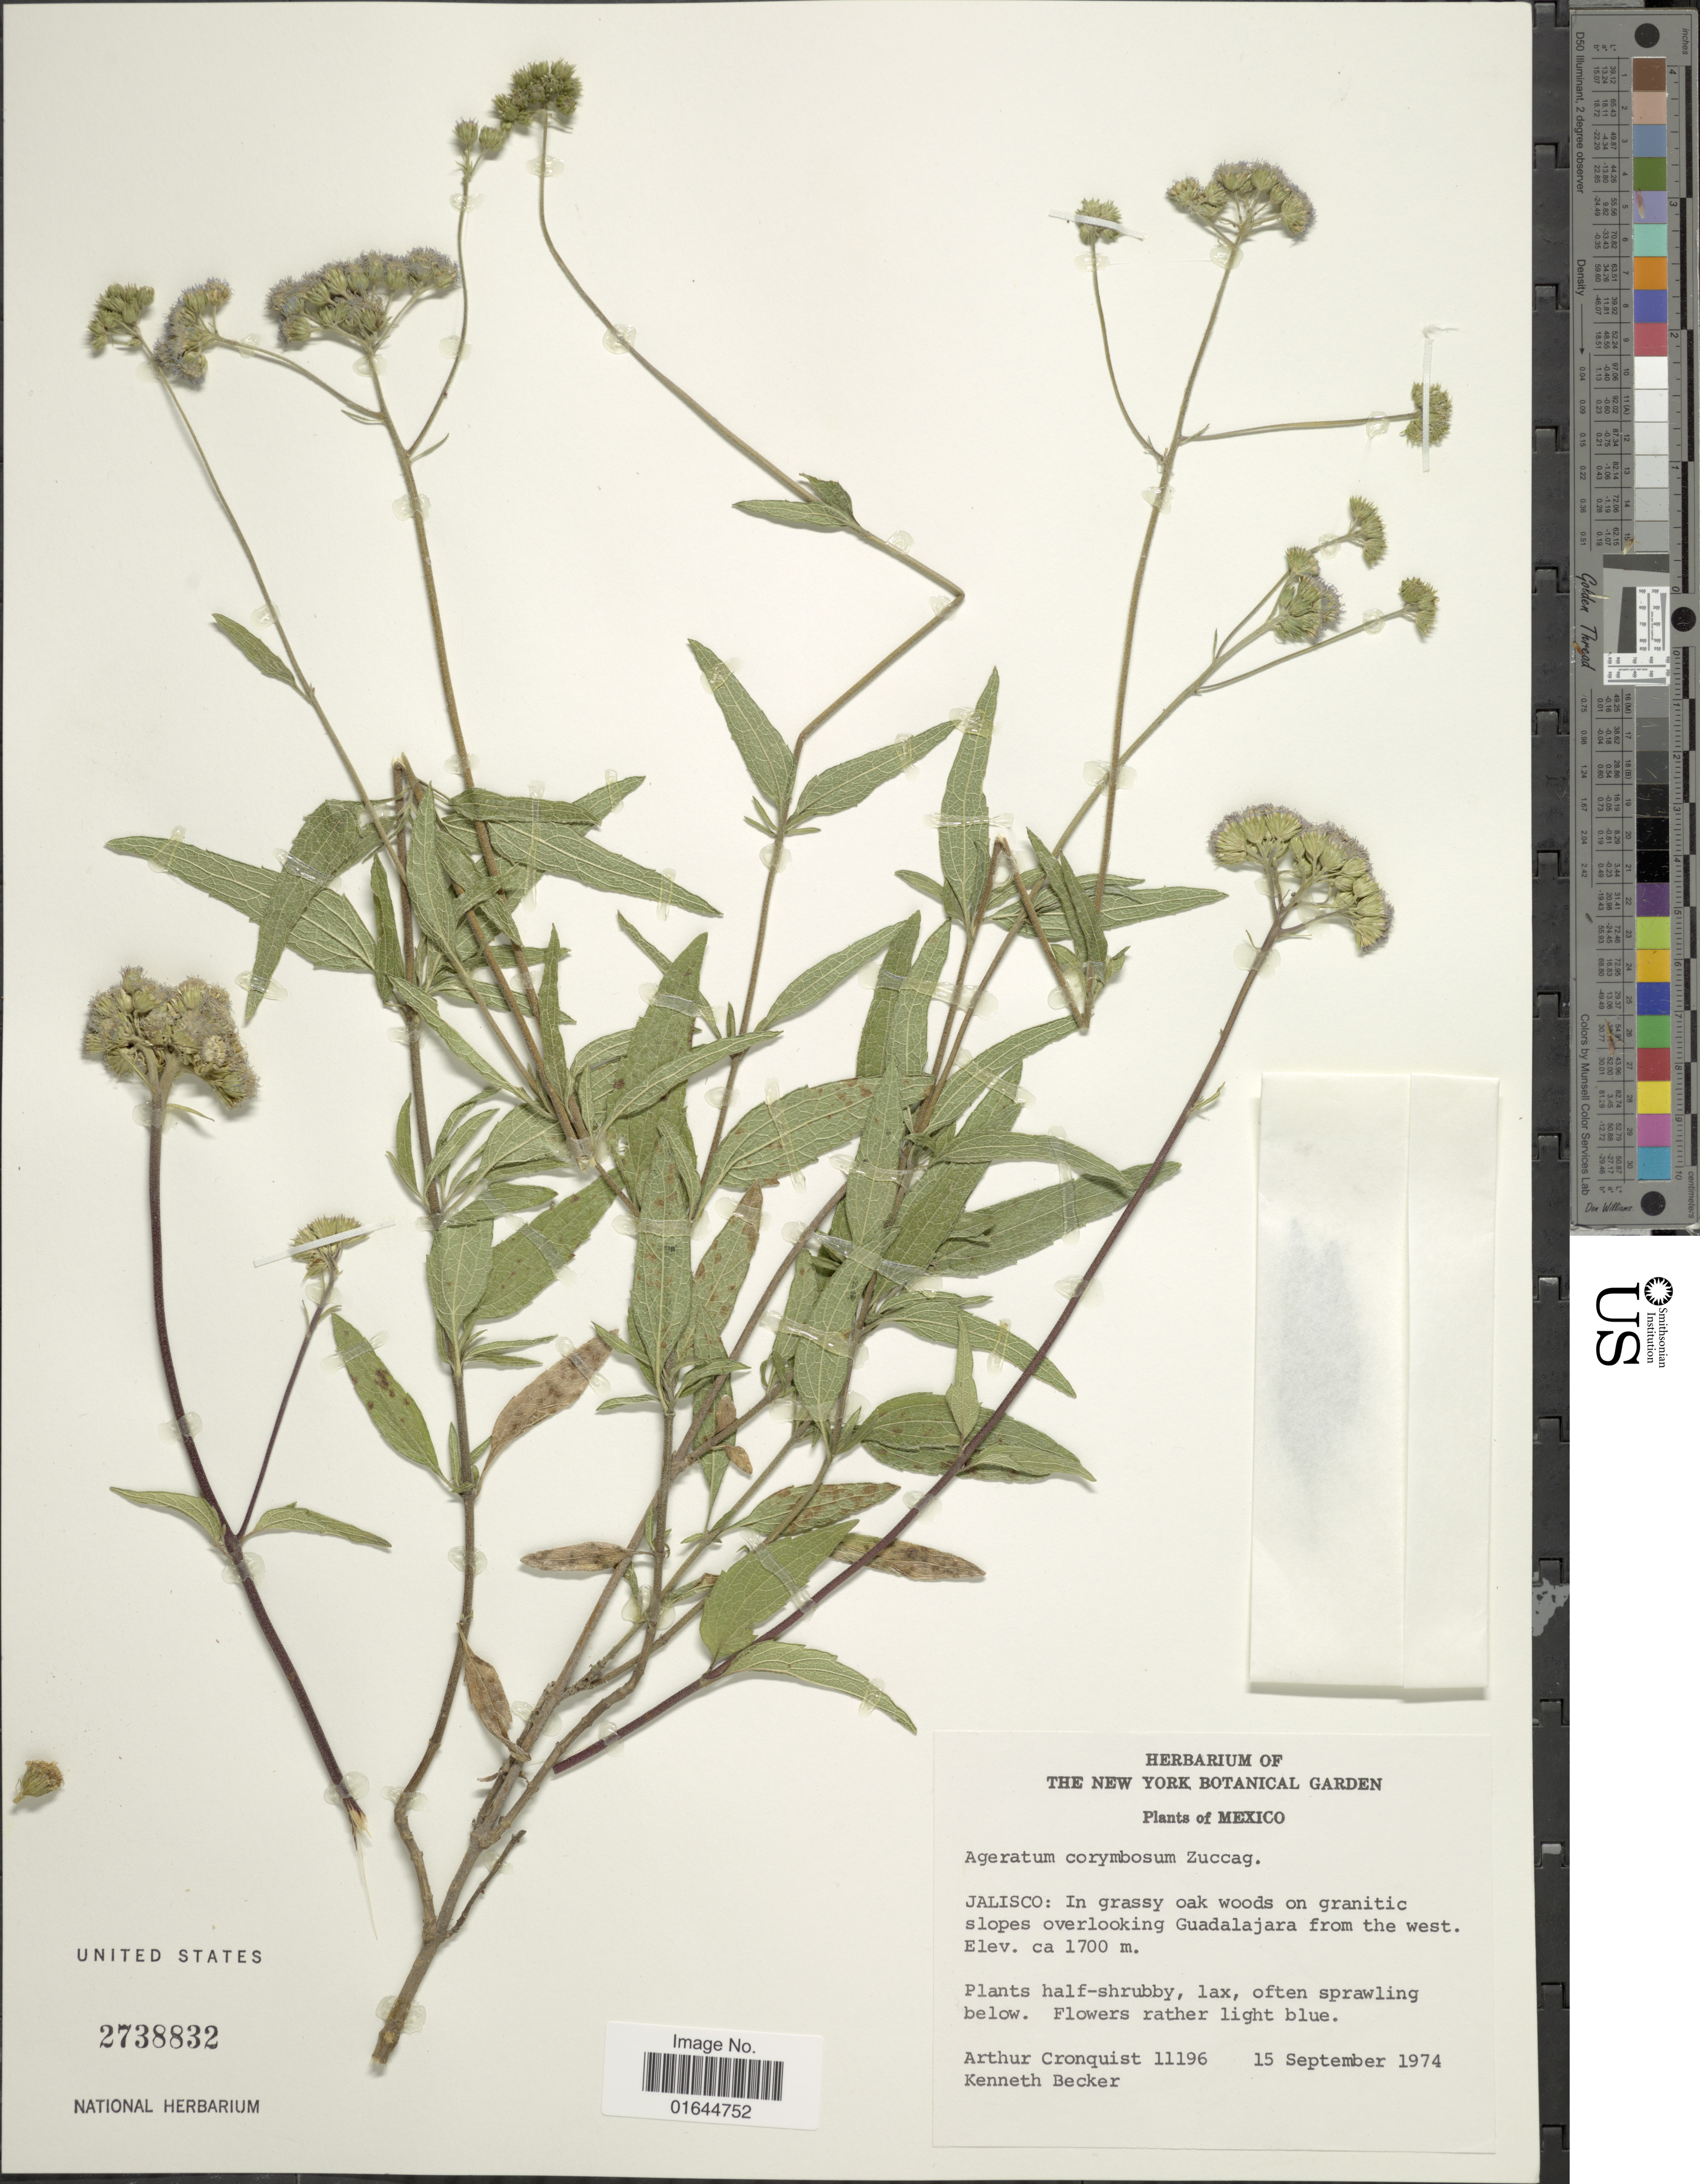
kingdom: Plantae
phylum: Tracheophyta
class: Magnoliopsida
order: Asterales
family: Asteraceae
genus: Ageratum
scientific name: Ageratum corymbosum f. longipetiolatum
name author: (B.L. Rob.) M.F. Johnson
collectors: A. J. Cronquist & K. M. Becker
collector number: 11196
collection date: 1974-09-15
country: Mexico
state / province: Jalisco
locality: Mexico, Jalisco: in grassy woods on granitic slopes overlooking Guadalajara from the west.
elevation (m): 1700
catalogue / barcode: US 2738832